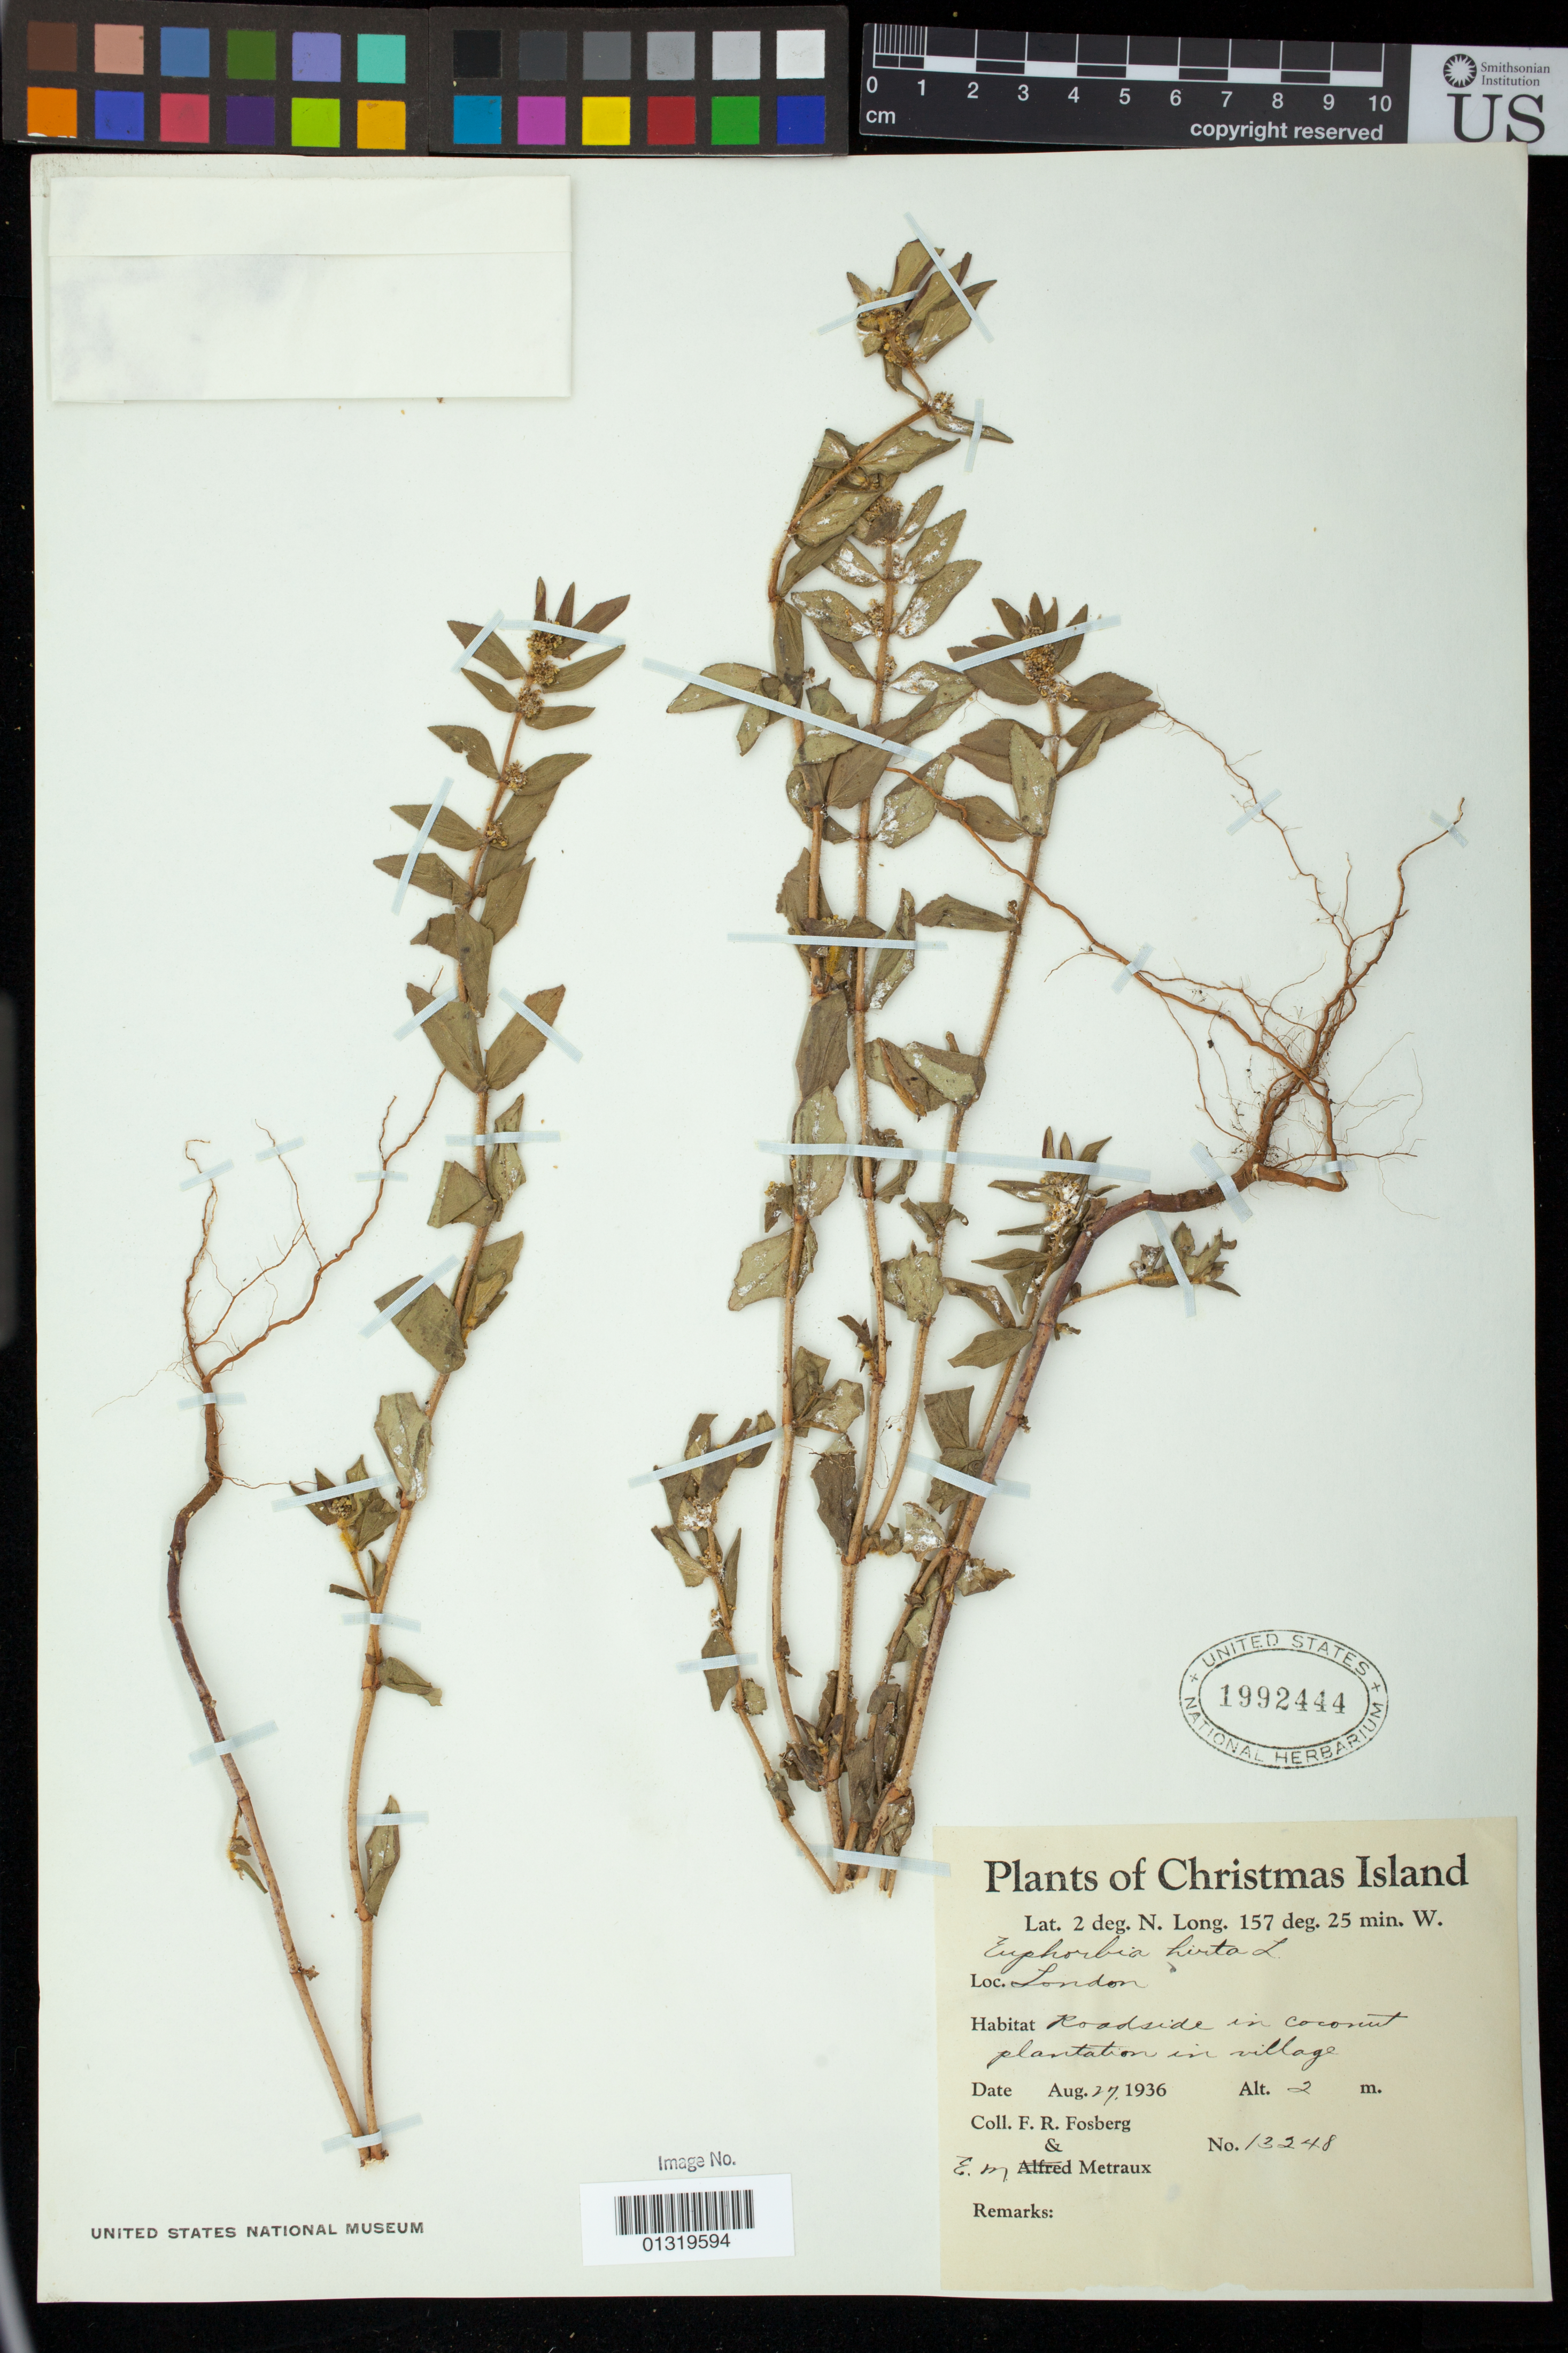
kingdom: Plantae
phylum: Tracheophyta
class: Magnoliopsida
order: Malpighiales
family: Euphorbiaceae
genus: Euphorbia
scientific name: Euphorbia hirta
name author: L.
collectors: F. R. Fosberg & E. Metraux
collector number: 13248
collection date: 1936-08-27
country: Kiribati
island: Kiritimati [Christmas] Atoll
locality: Christmas Island [Kiritimati] London, Roadside in coconut plantation in village.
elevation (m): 2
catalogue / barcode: US 1992444